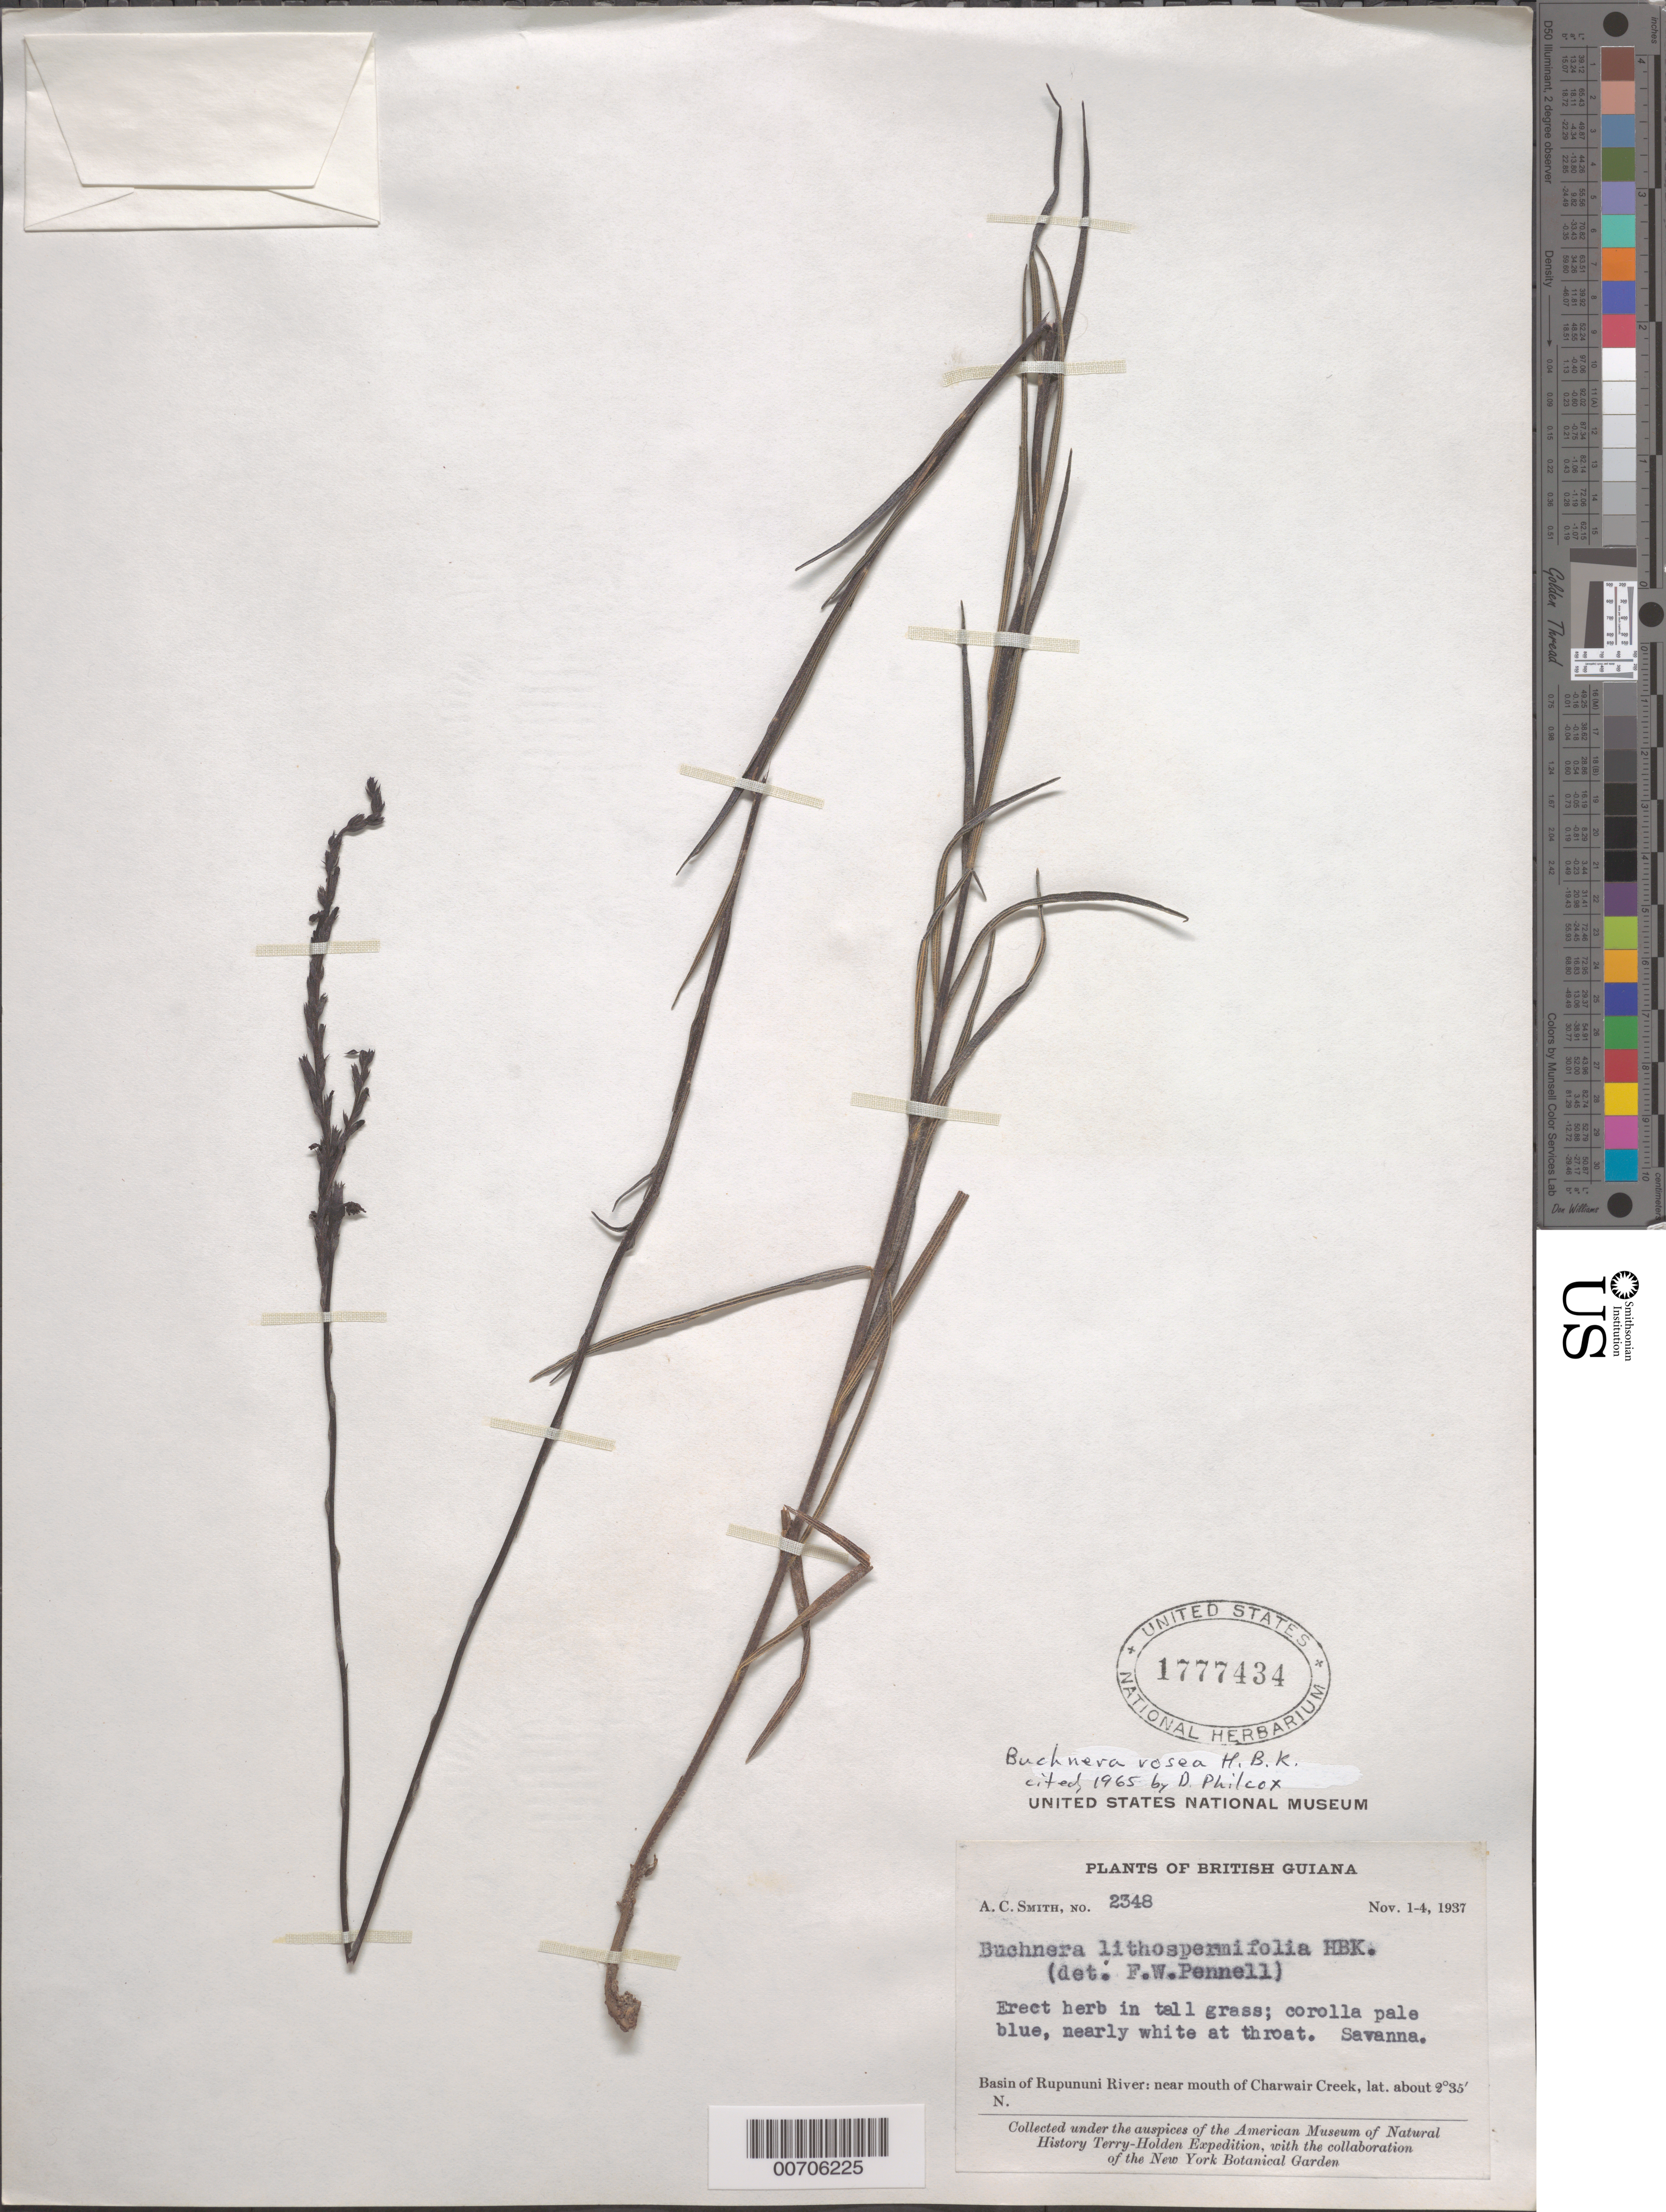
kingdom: Plantae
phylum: Tracheophyta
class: Magnoliopsida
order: Lamiales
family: Orobanchaceae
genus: Buchnera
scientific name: Buchnera rosea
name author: Kunth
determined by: Philcox, D.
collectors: A. C. Smith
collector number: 2348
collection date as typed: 1-Nov-37 to 4-Nov-37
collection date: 1937-11-01/1937-11-04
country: Guyana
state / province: U. Takutu-U. Essequibo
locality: Charwair Creek, near mouth, Rupununi R. basin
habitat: Savanna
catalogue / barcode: US 1777434